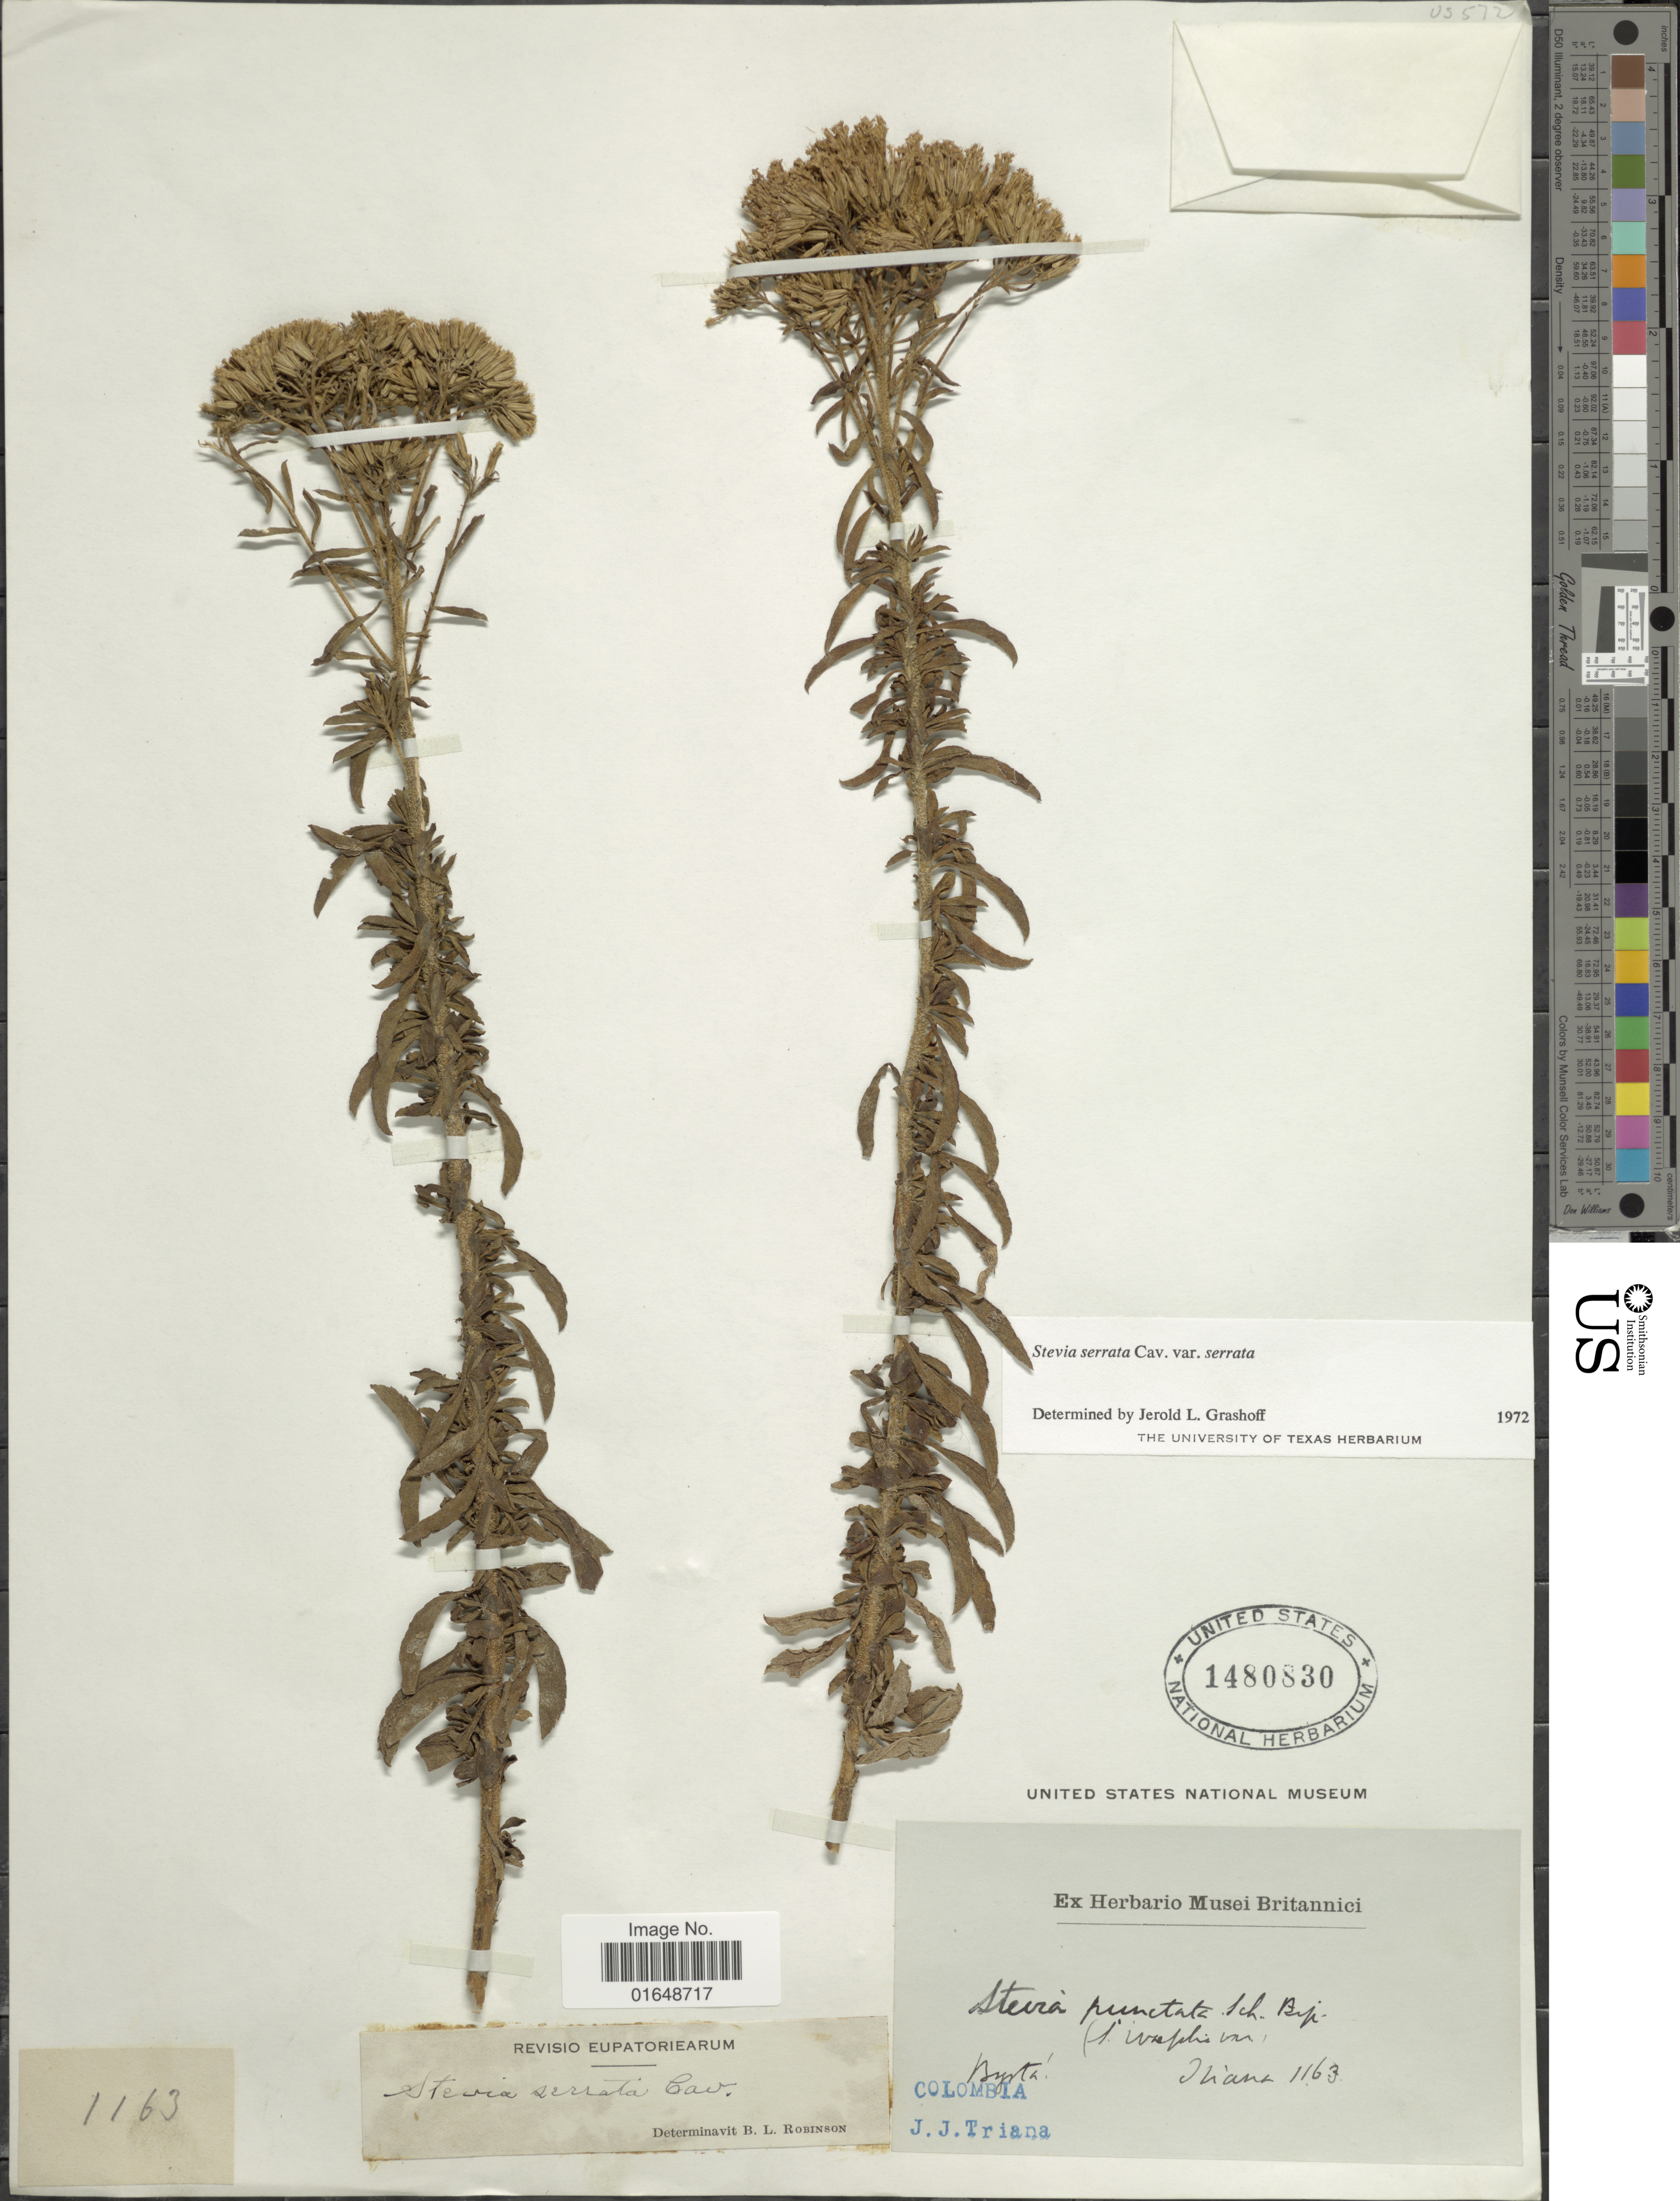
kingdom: Plantae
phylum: Tracheophyta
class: Magnoliopsida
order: Asterales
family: Asteraceae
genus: Stevia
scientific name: Stevia serrata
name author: Cav.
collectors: J. J. Triana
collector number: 1163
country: Colombia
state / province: Bogota D.C.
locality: Bogotá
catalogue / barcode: US 1480830